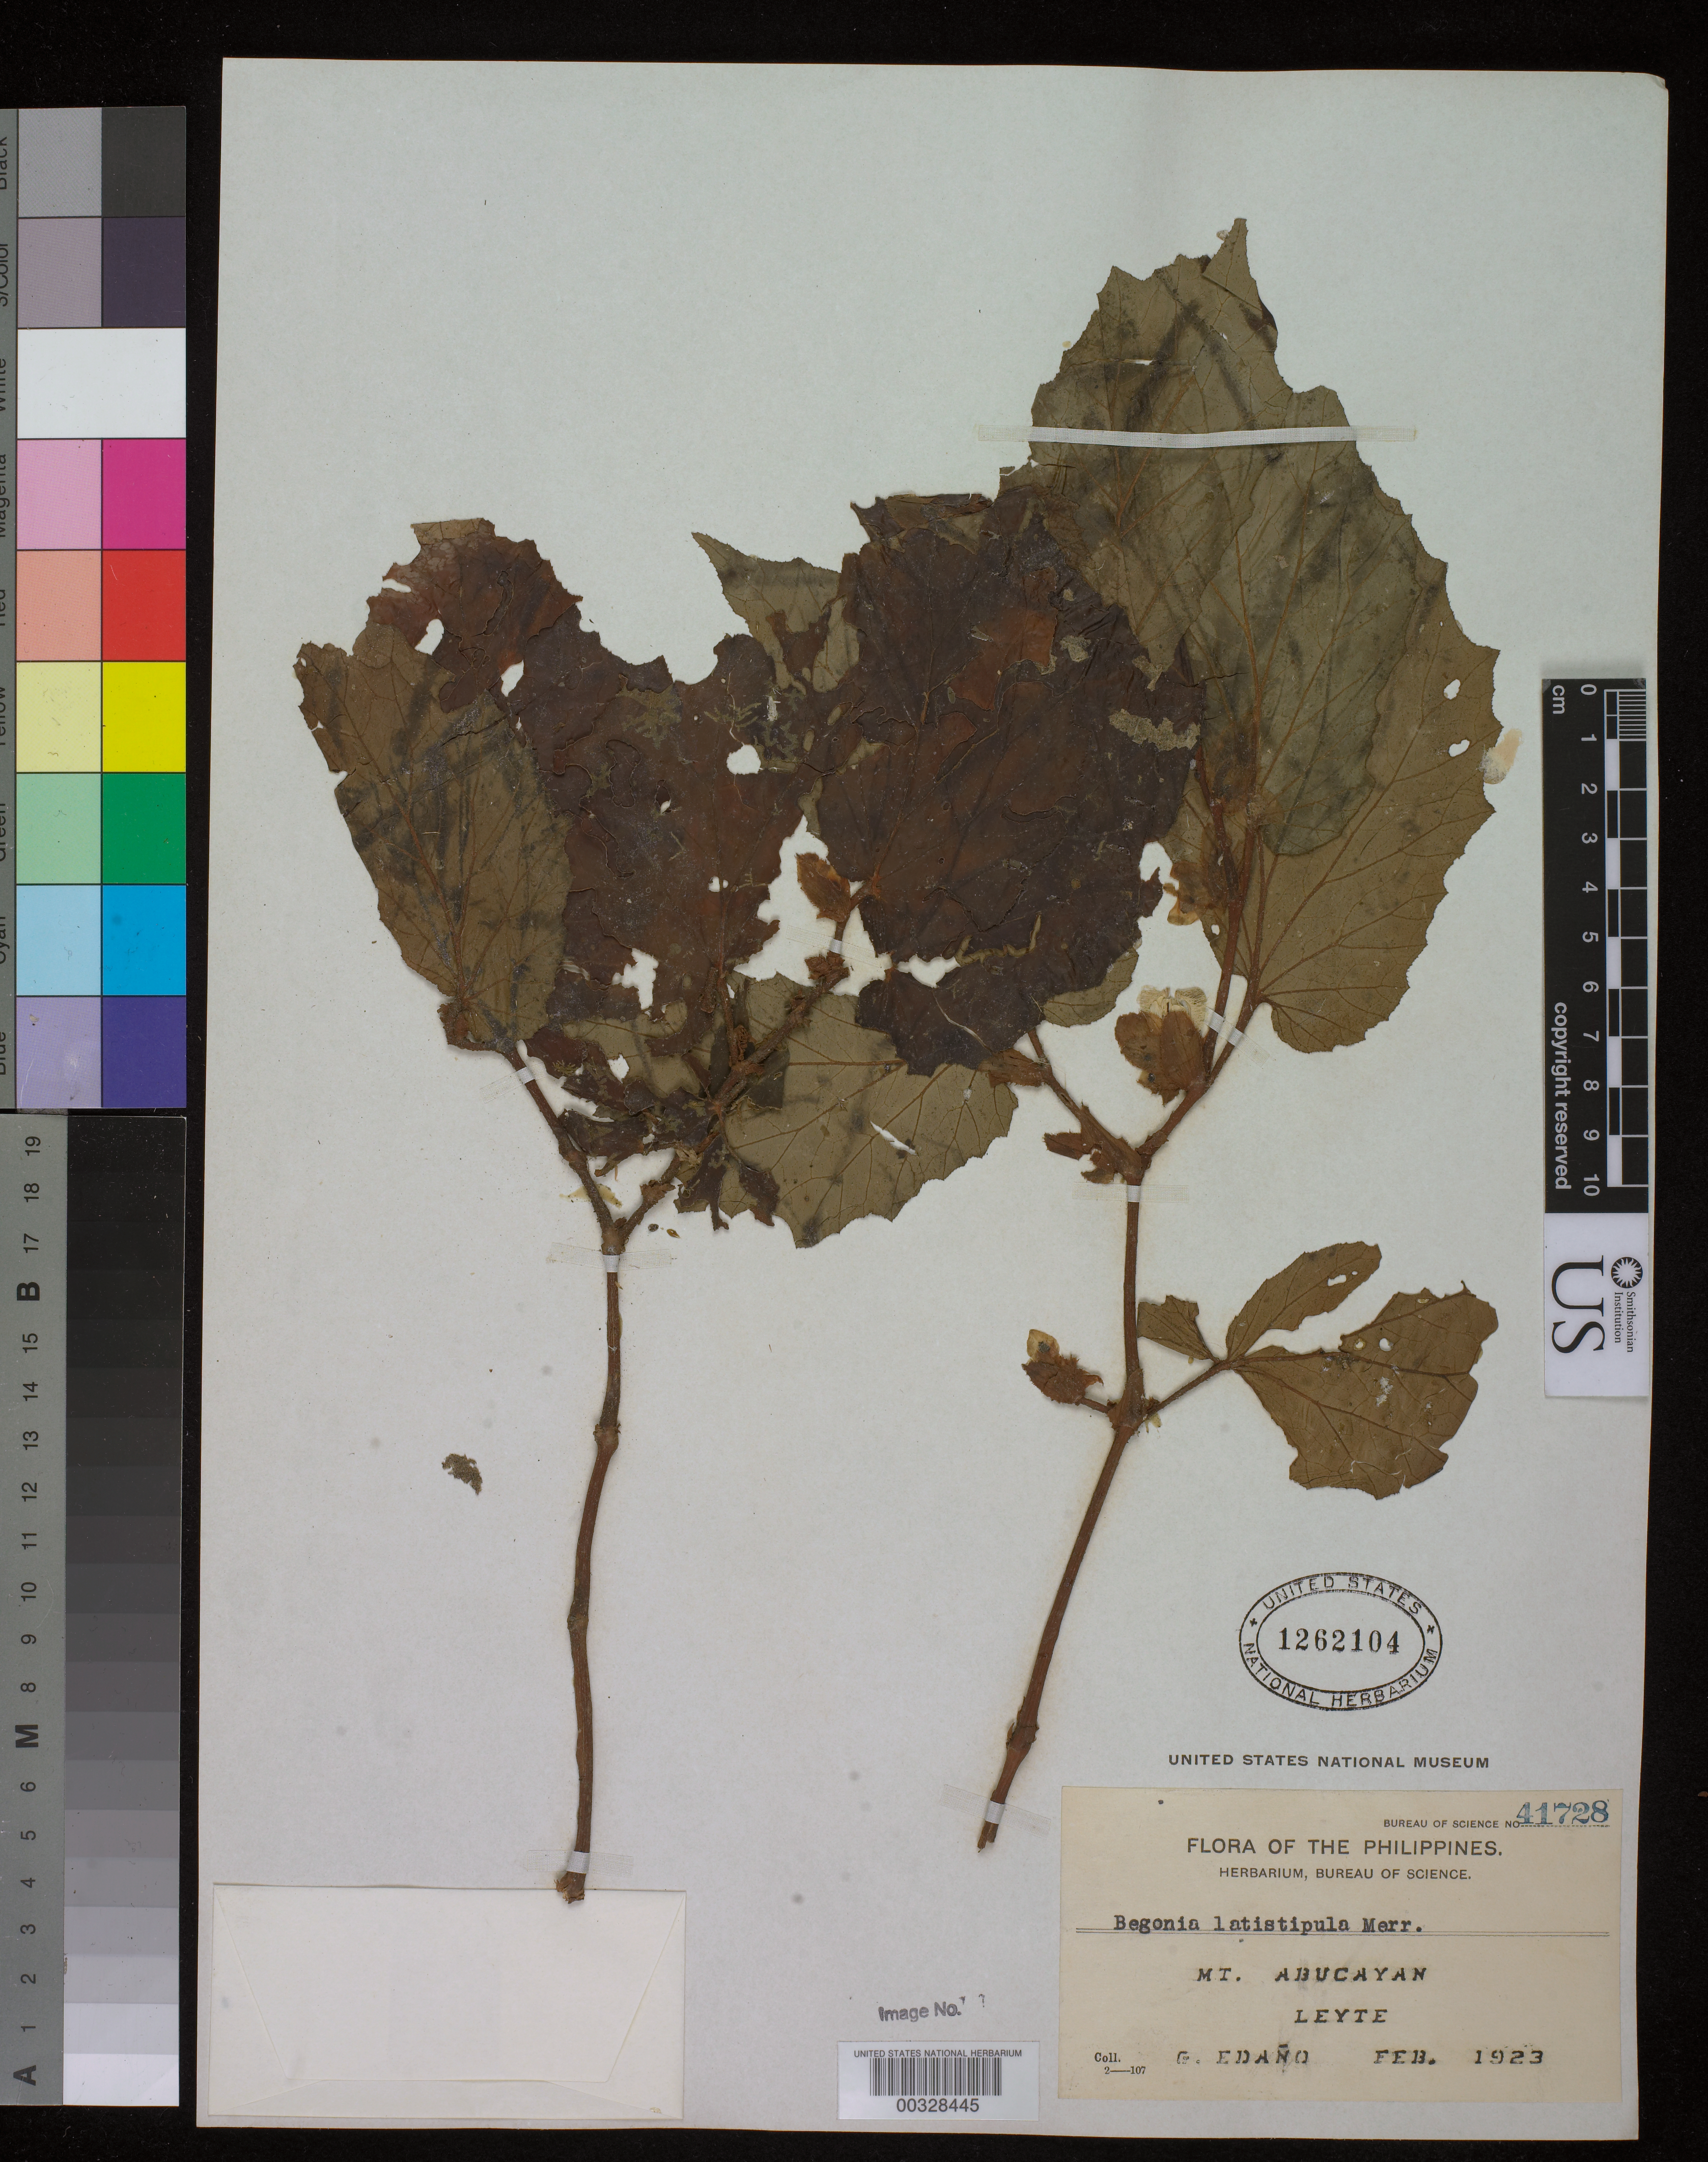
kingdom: Plantae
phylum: Tracheophyta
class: Magnoliopsida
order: Cucurbitales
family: Begoniaceae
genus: Begonia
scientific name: Begonia latistipula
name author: Merr.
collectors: G. E. Edaño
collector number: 41728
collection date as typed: Feb 1923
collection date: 1923-02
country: Philippines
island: Leyte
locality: Mt. abucayan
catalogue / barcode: US 1262104